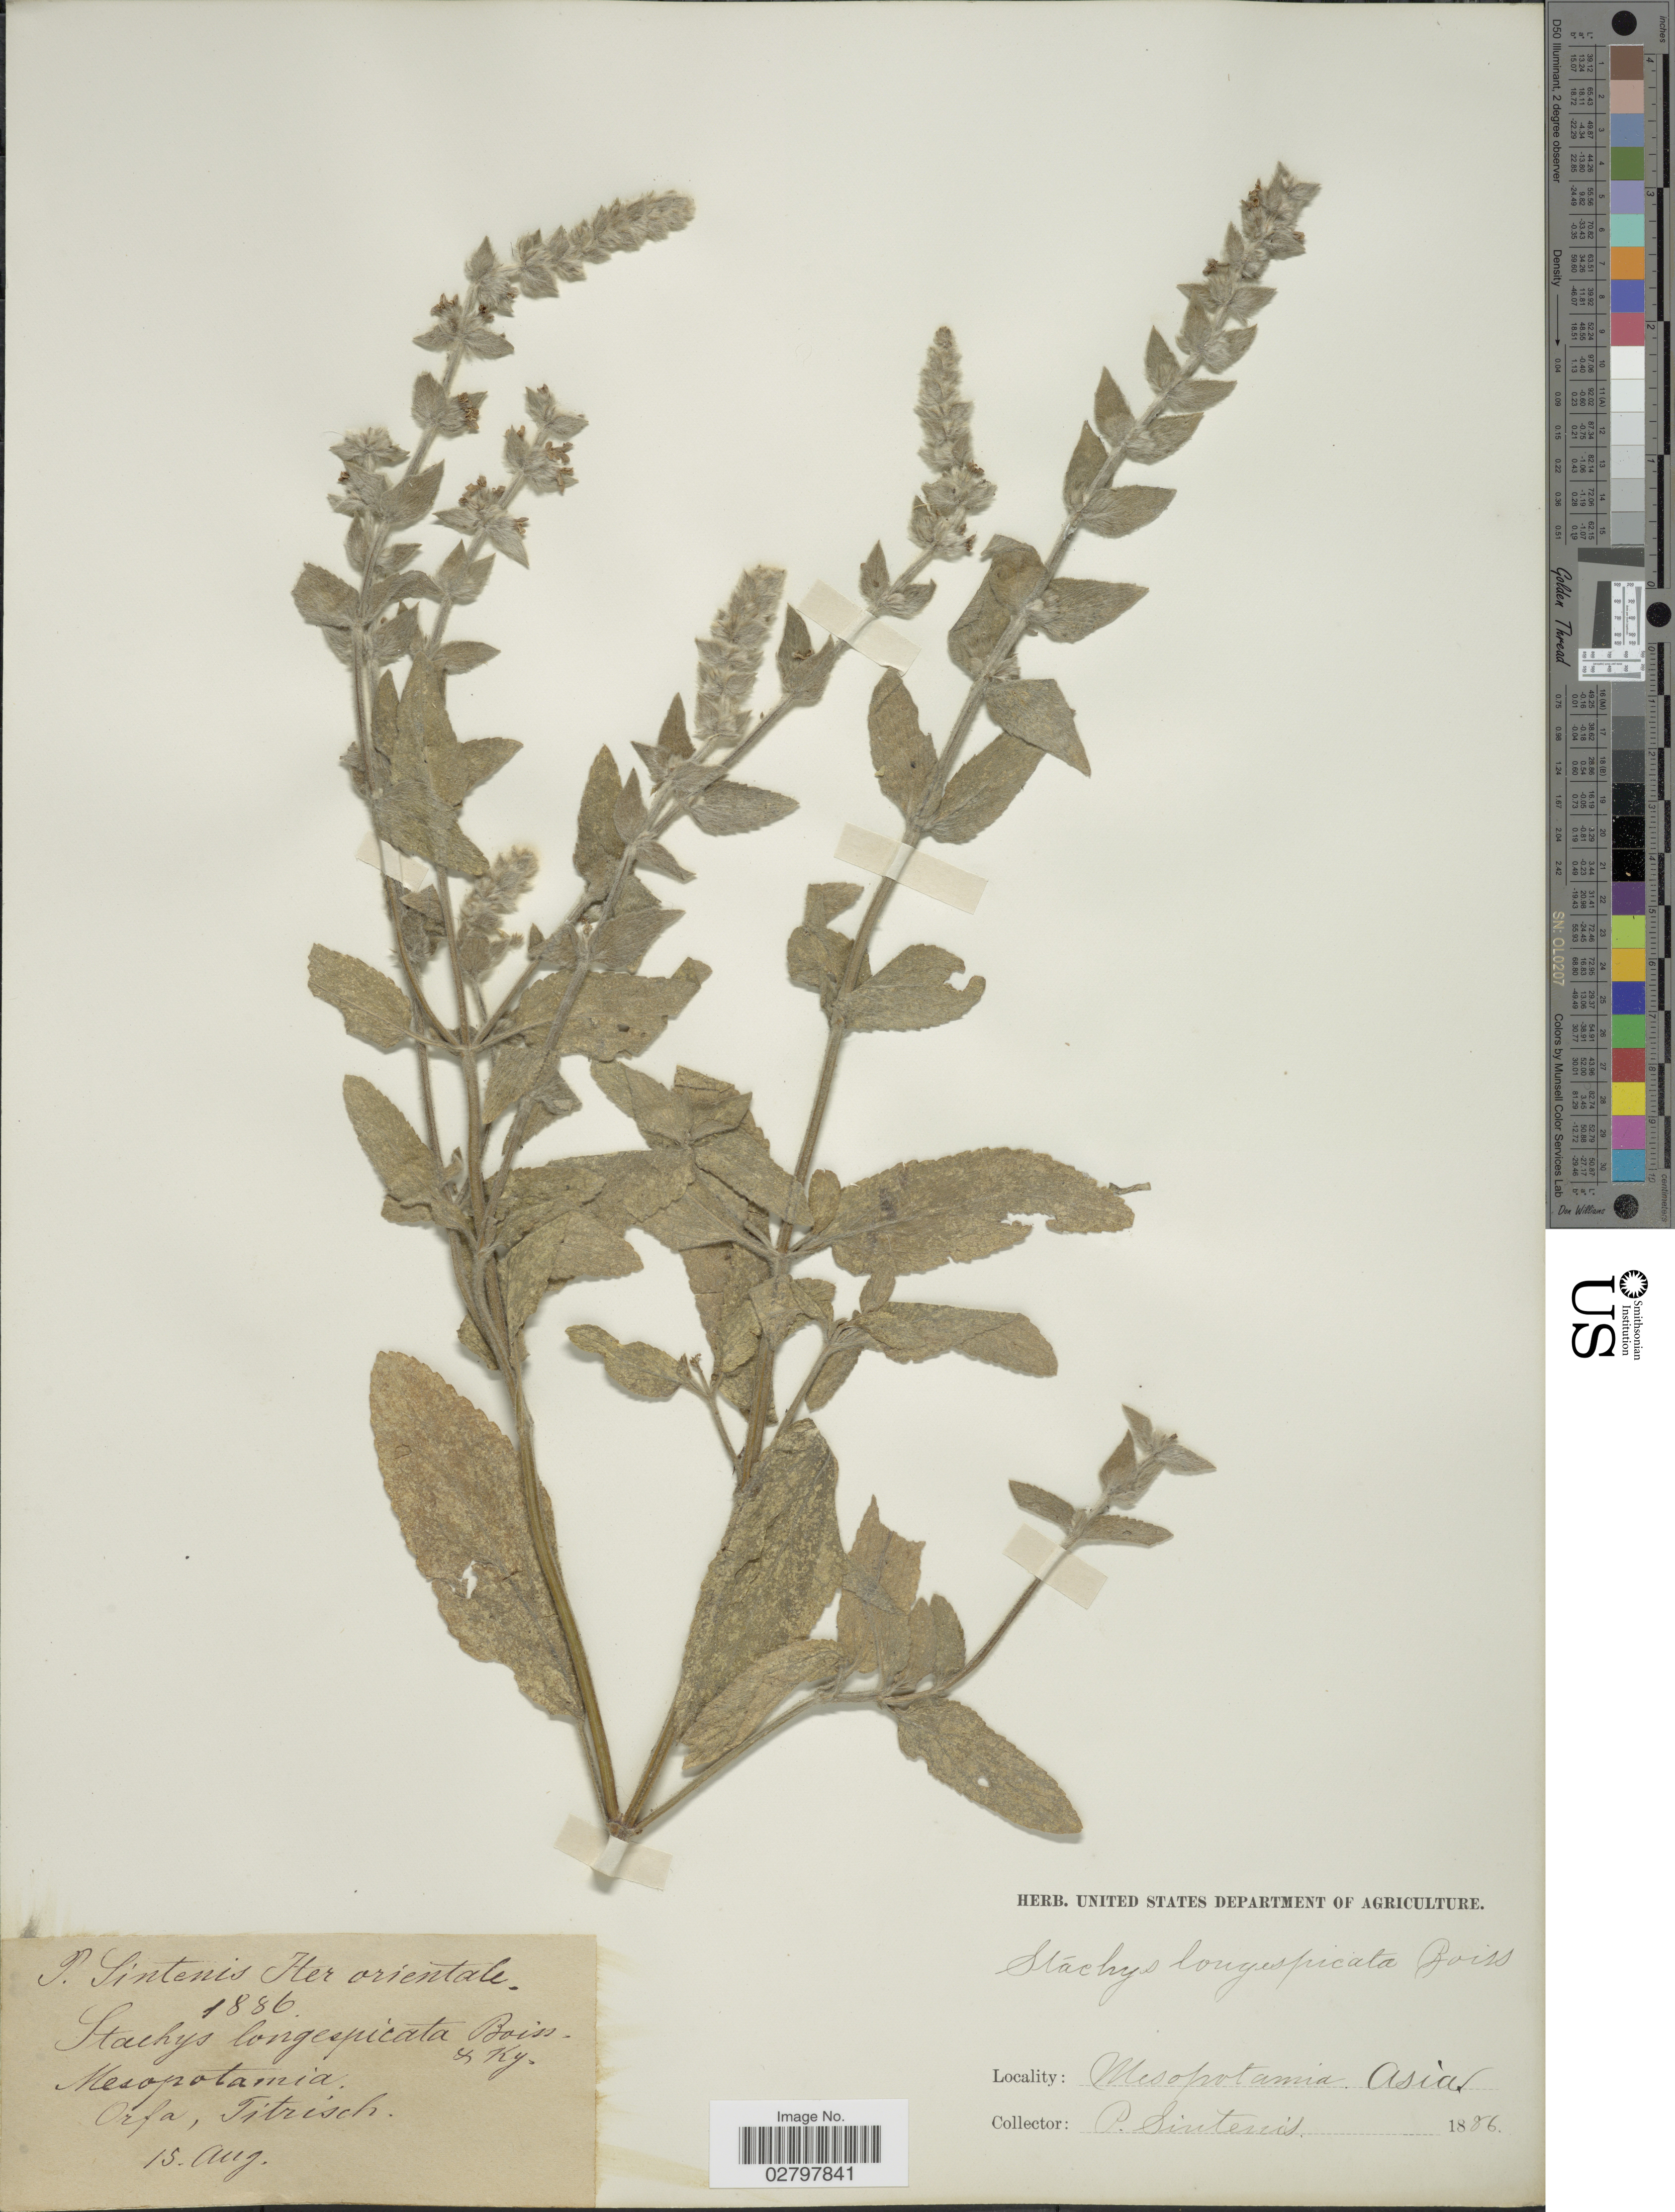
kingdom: Plantae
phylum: Tracheophyta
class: Magnoliopsida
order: Lamiales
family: Lamiaceae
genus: Stachys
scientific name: Stachys longespicata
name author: Boiss. & Kotschy ex Boiss.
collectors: P. Sintenis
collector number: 1470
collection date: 1888-08-15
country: Turkey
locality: Mesopotamia, Asia, Orfa, Titrisch.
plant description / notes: This collection is part of Paul Sintenis' “Iter Orientale 1888” trip, and the collector number is 1470.